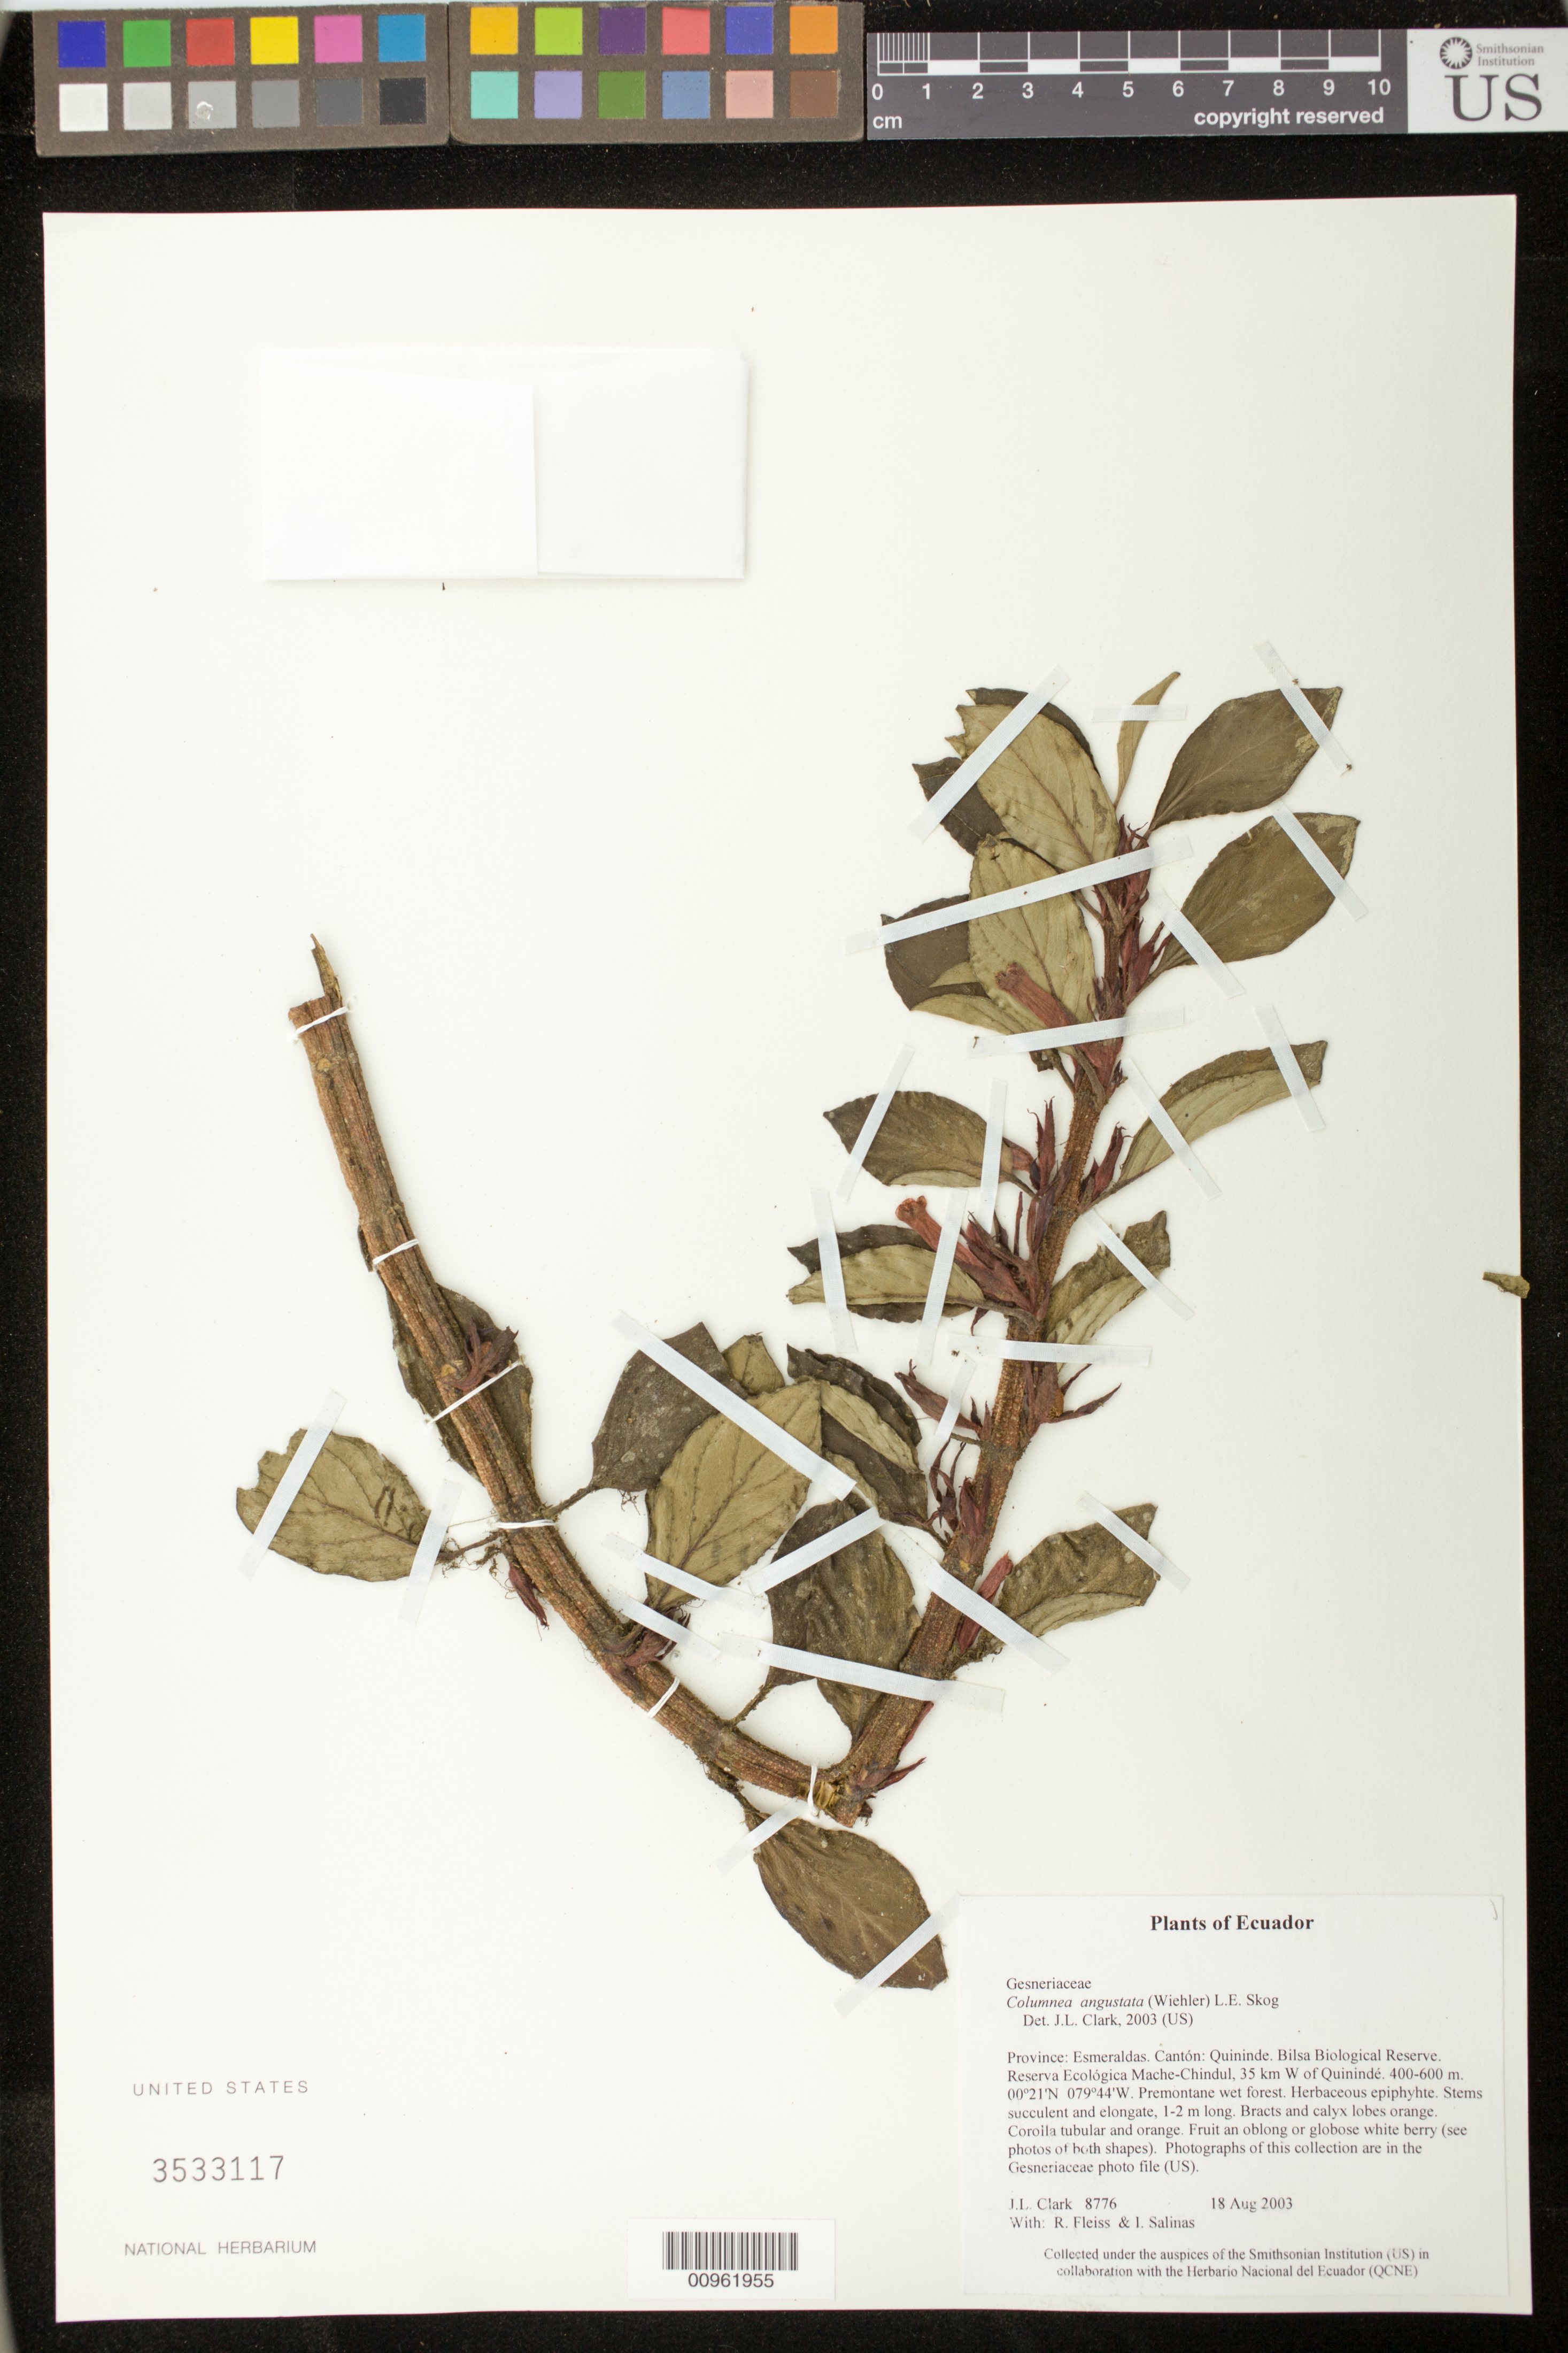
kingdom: Plantae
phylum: Tracheophyta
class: Magnoliopsida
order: Lamiales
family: Gesneriaceae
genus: Columnea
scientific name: Columnea angustata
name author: (Wiehler) L.E. Skog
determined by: Clark, J. L., (SEL), The Marie Selby Botanical Garden (UNITED STATES)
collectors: J. L. Clark, R. Fleiss & I. Salinas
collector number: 8776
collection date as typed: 18 Aug 2003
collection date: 2003-08-18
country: Ecuador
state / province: Esmeraldas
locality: Quininde. Bilsa Biological Reserve. Reserva Ecológica Mache-Chindul, 35 km W of Quinindé.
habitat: Premontane wet forest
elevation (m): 400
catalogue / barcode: US 3533117